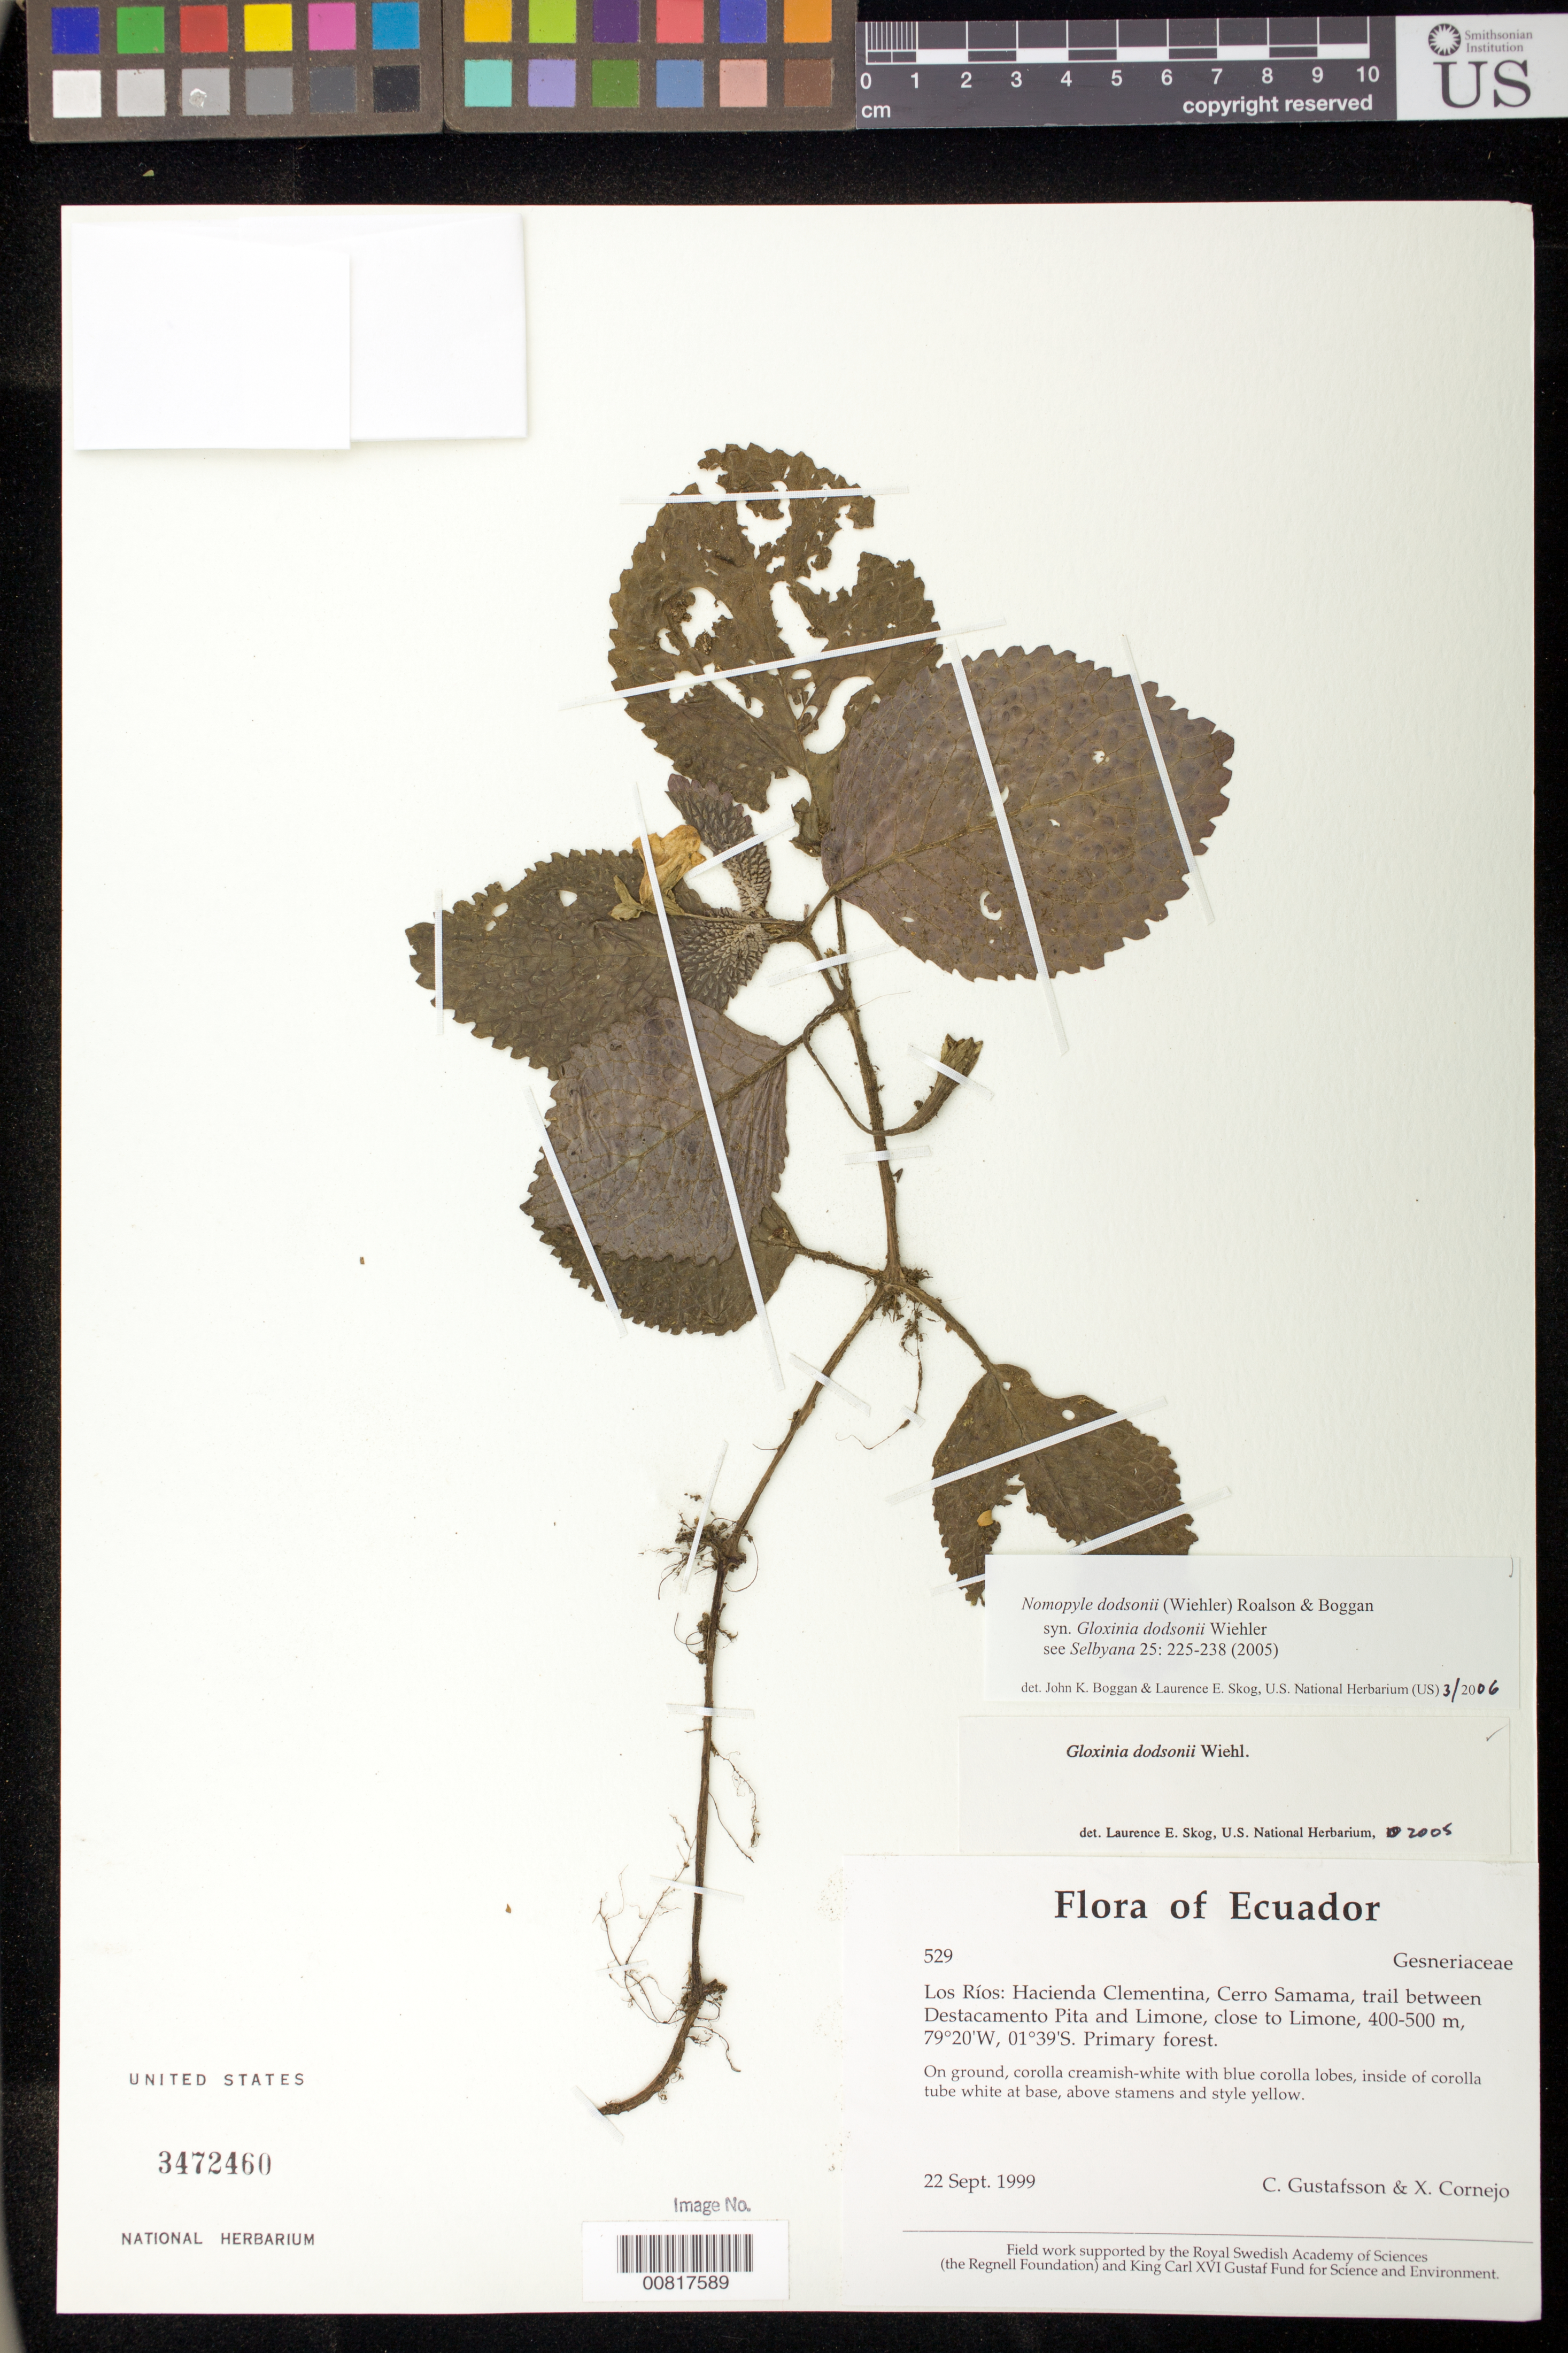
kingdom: Plantae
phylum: Tracheophyta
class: Magnoliopsida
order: Lamiales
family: Gesneriaceae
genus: Nomopyle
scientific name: Nomopyle dodsonii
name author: (Wiehler) Roalson & Boggan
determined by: Boggan, J. K.; Skog, L. E.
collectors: C. G. Gustafsson & X. F. Cornejo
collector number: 529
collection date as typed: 22 Sep 1999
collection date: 1999-09-22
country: Ecuador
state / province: Los Ríos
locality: Los Ríos: Hacienda Clementina, Cerro Samama, trail between Destacamento Pita and Limone, close to Limone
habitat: Primary forest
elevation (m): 400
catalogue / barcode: US 3472460